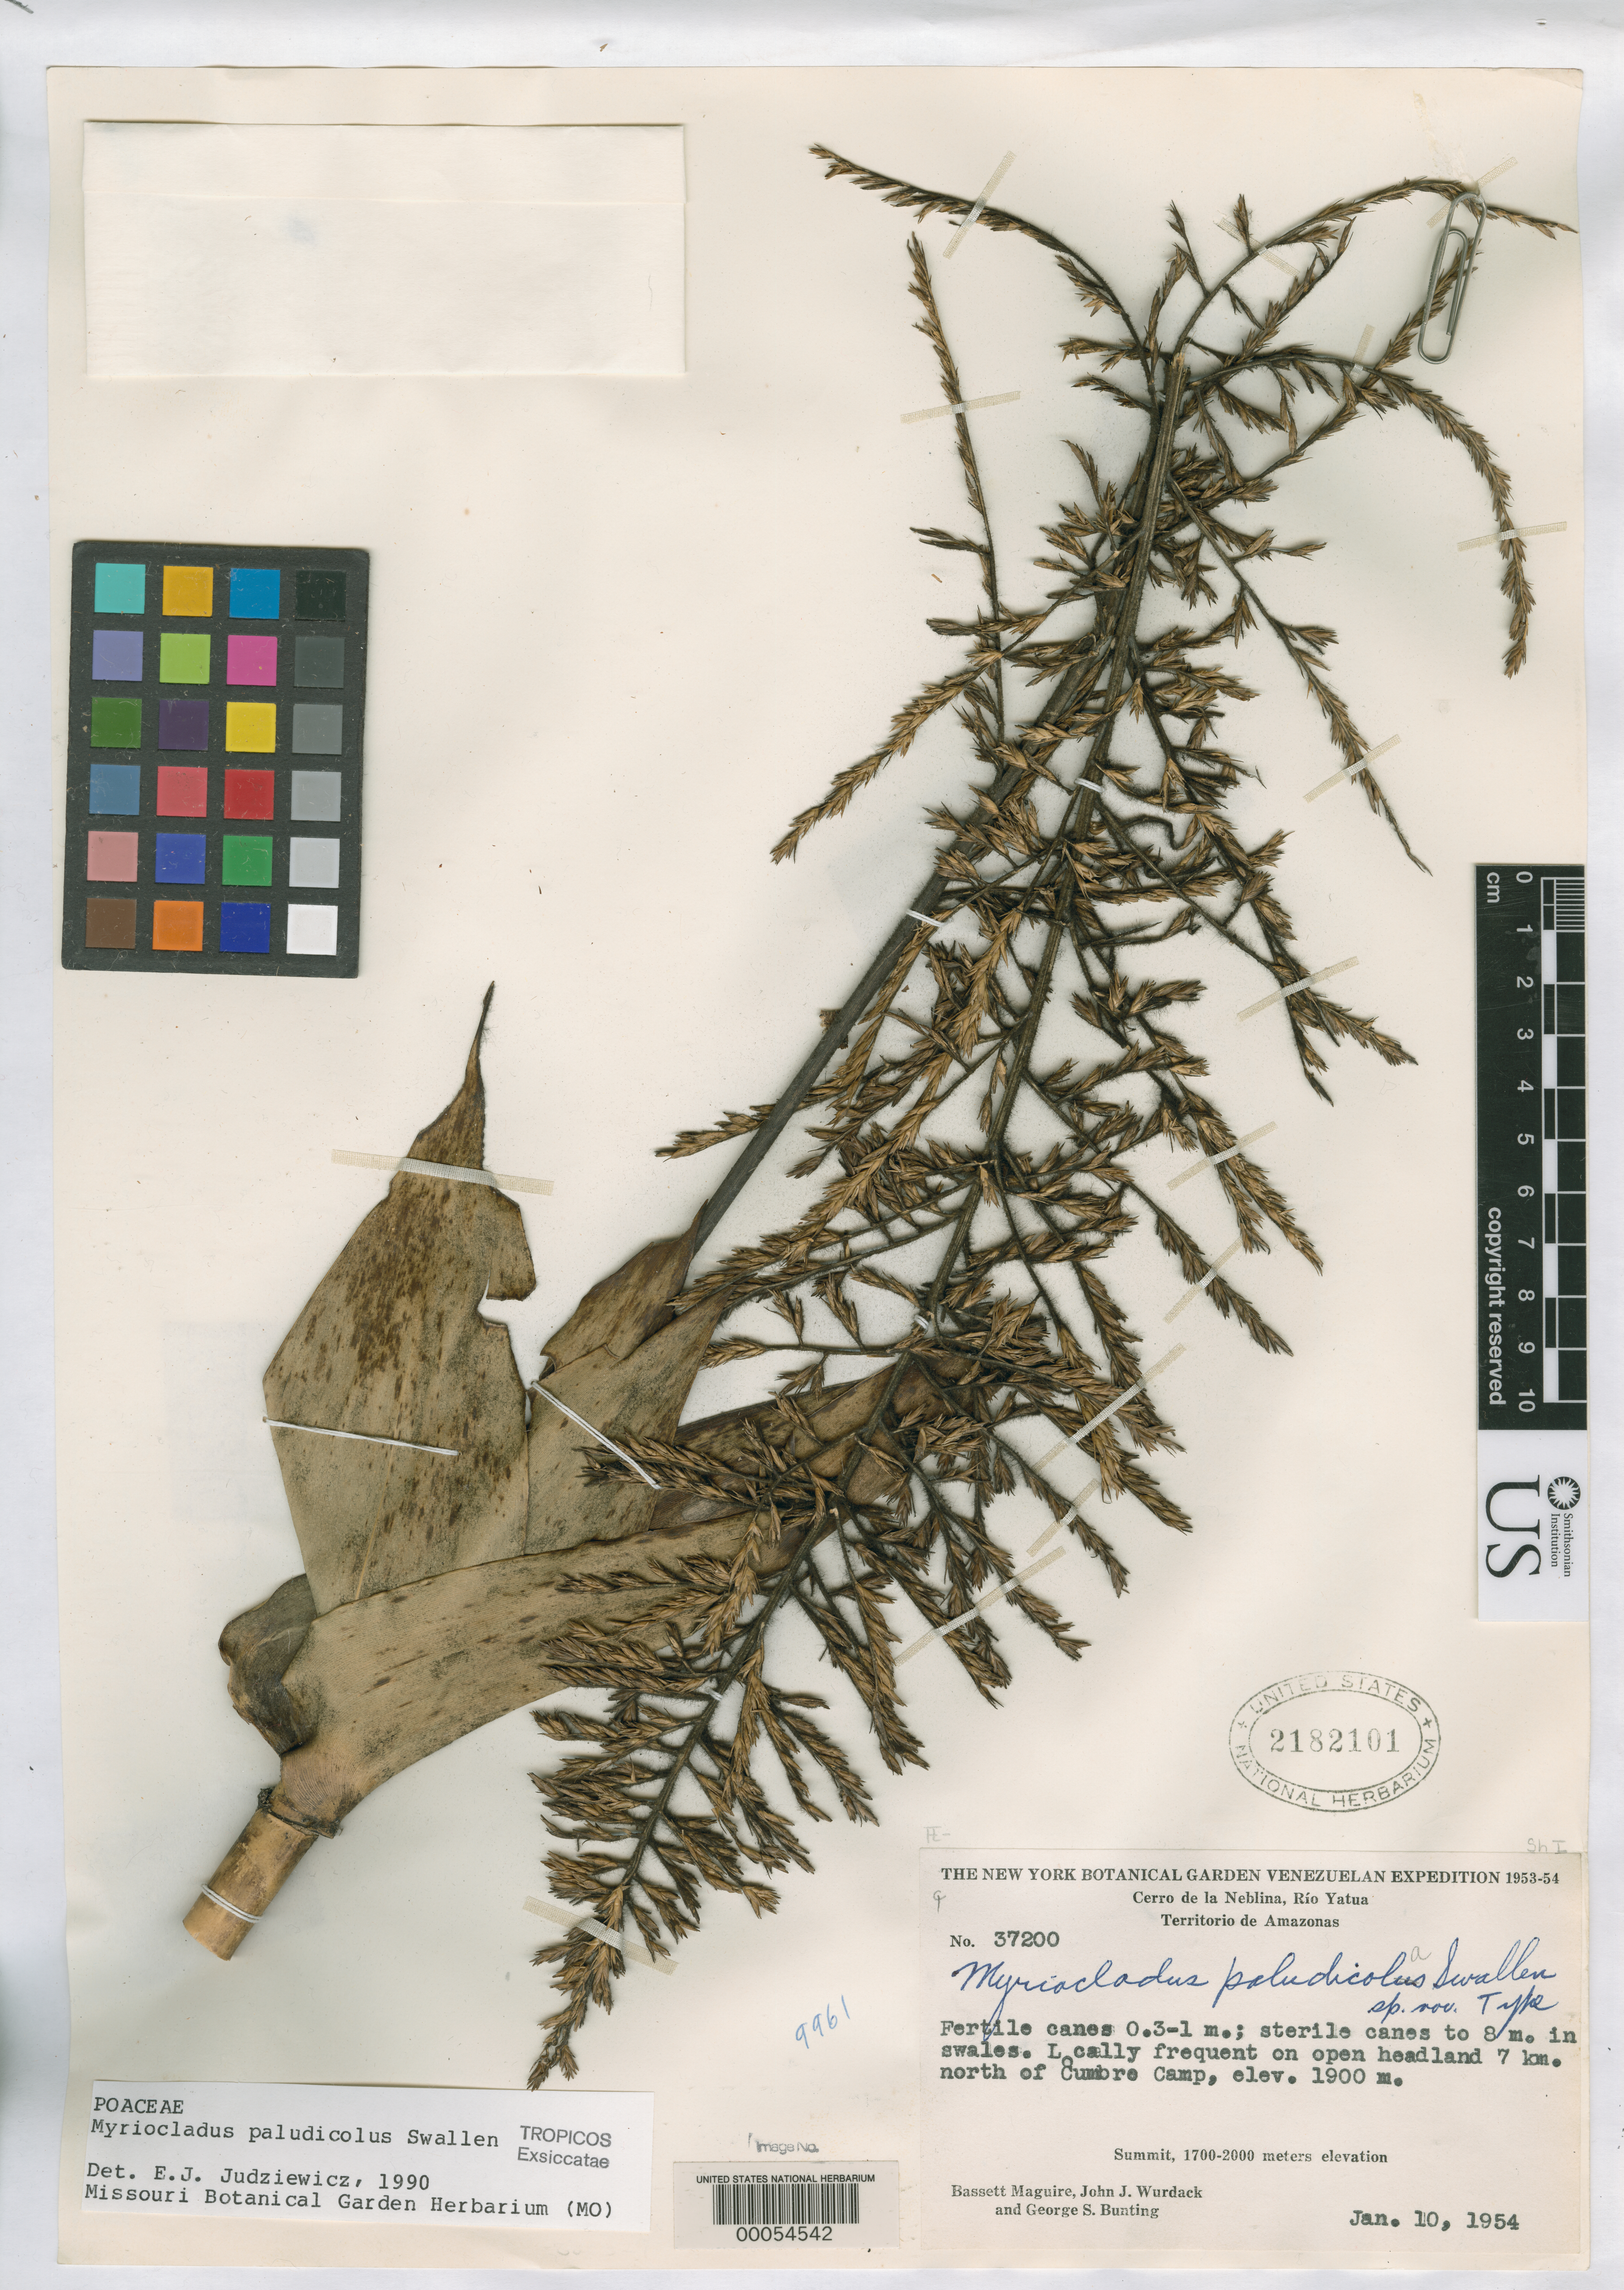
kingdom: Plantae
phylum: Tracheophyta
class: Liliopsida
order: Poales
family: Poaceae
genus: Myriocladus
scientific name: Myriocladus paludicola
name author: Swallen in Maguire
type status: Holotype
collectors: B. Maguire, J. J. Wurdack & G. S. Bunting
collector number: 37200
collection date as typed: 10 Jan 1954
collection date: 1954-01-10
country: Venezuela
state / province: Amazonas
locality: Cerro de La Neblina, Rio Yatua.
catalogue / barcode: US 2182101